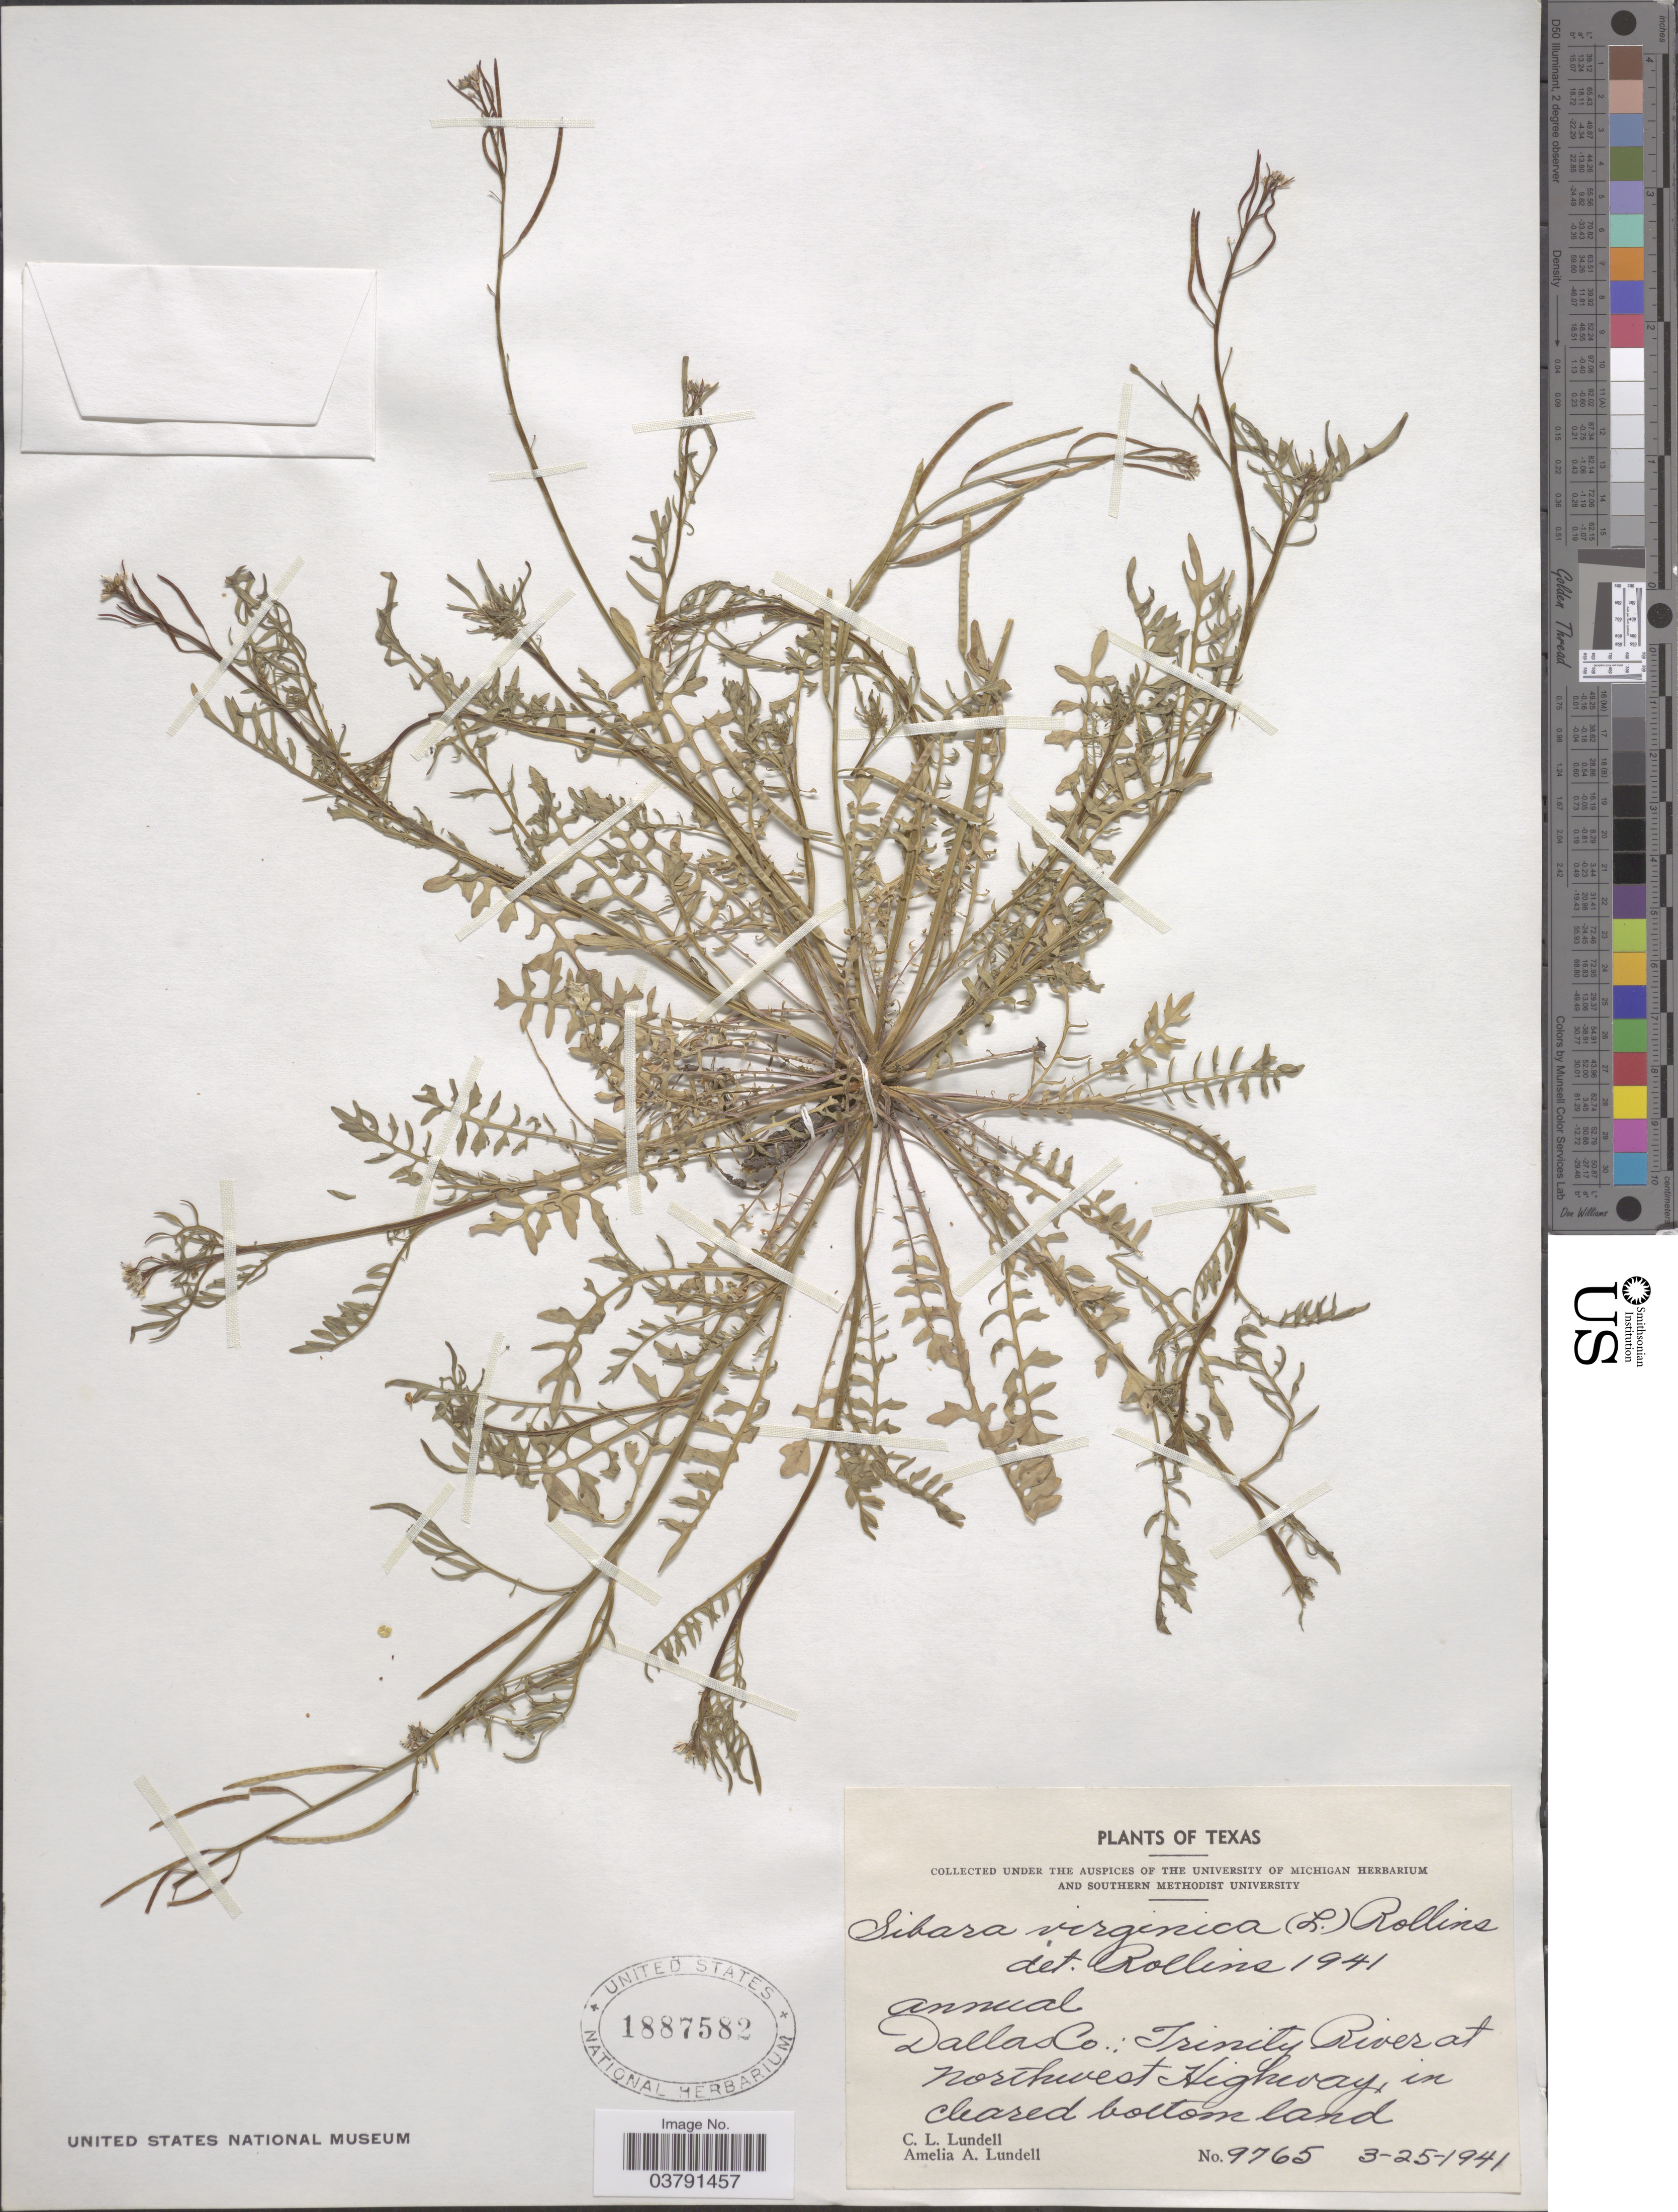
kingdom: Plantae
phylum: Tracheophyta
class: Magnoliopsida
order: Brassicales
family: Brassicaceae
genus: Planodes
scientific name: Planodes virginicum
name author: (L.) Greene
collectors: C. L. Lundell & A. A. Lundell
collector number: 9765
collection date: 1941-03-25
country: United States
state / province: Texas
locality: Dallas Co.: Trinity River at northwest Highway, in cleared bottom land.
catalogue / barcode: US 1887582